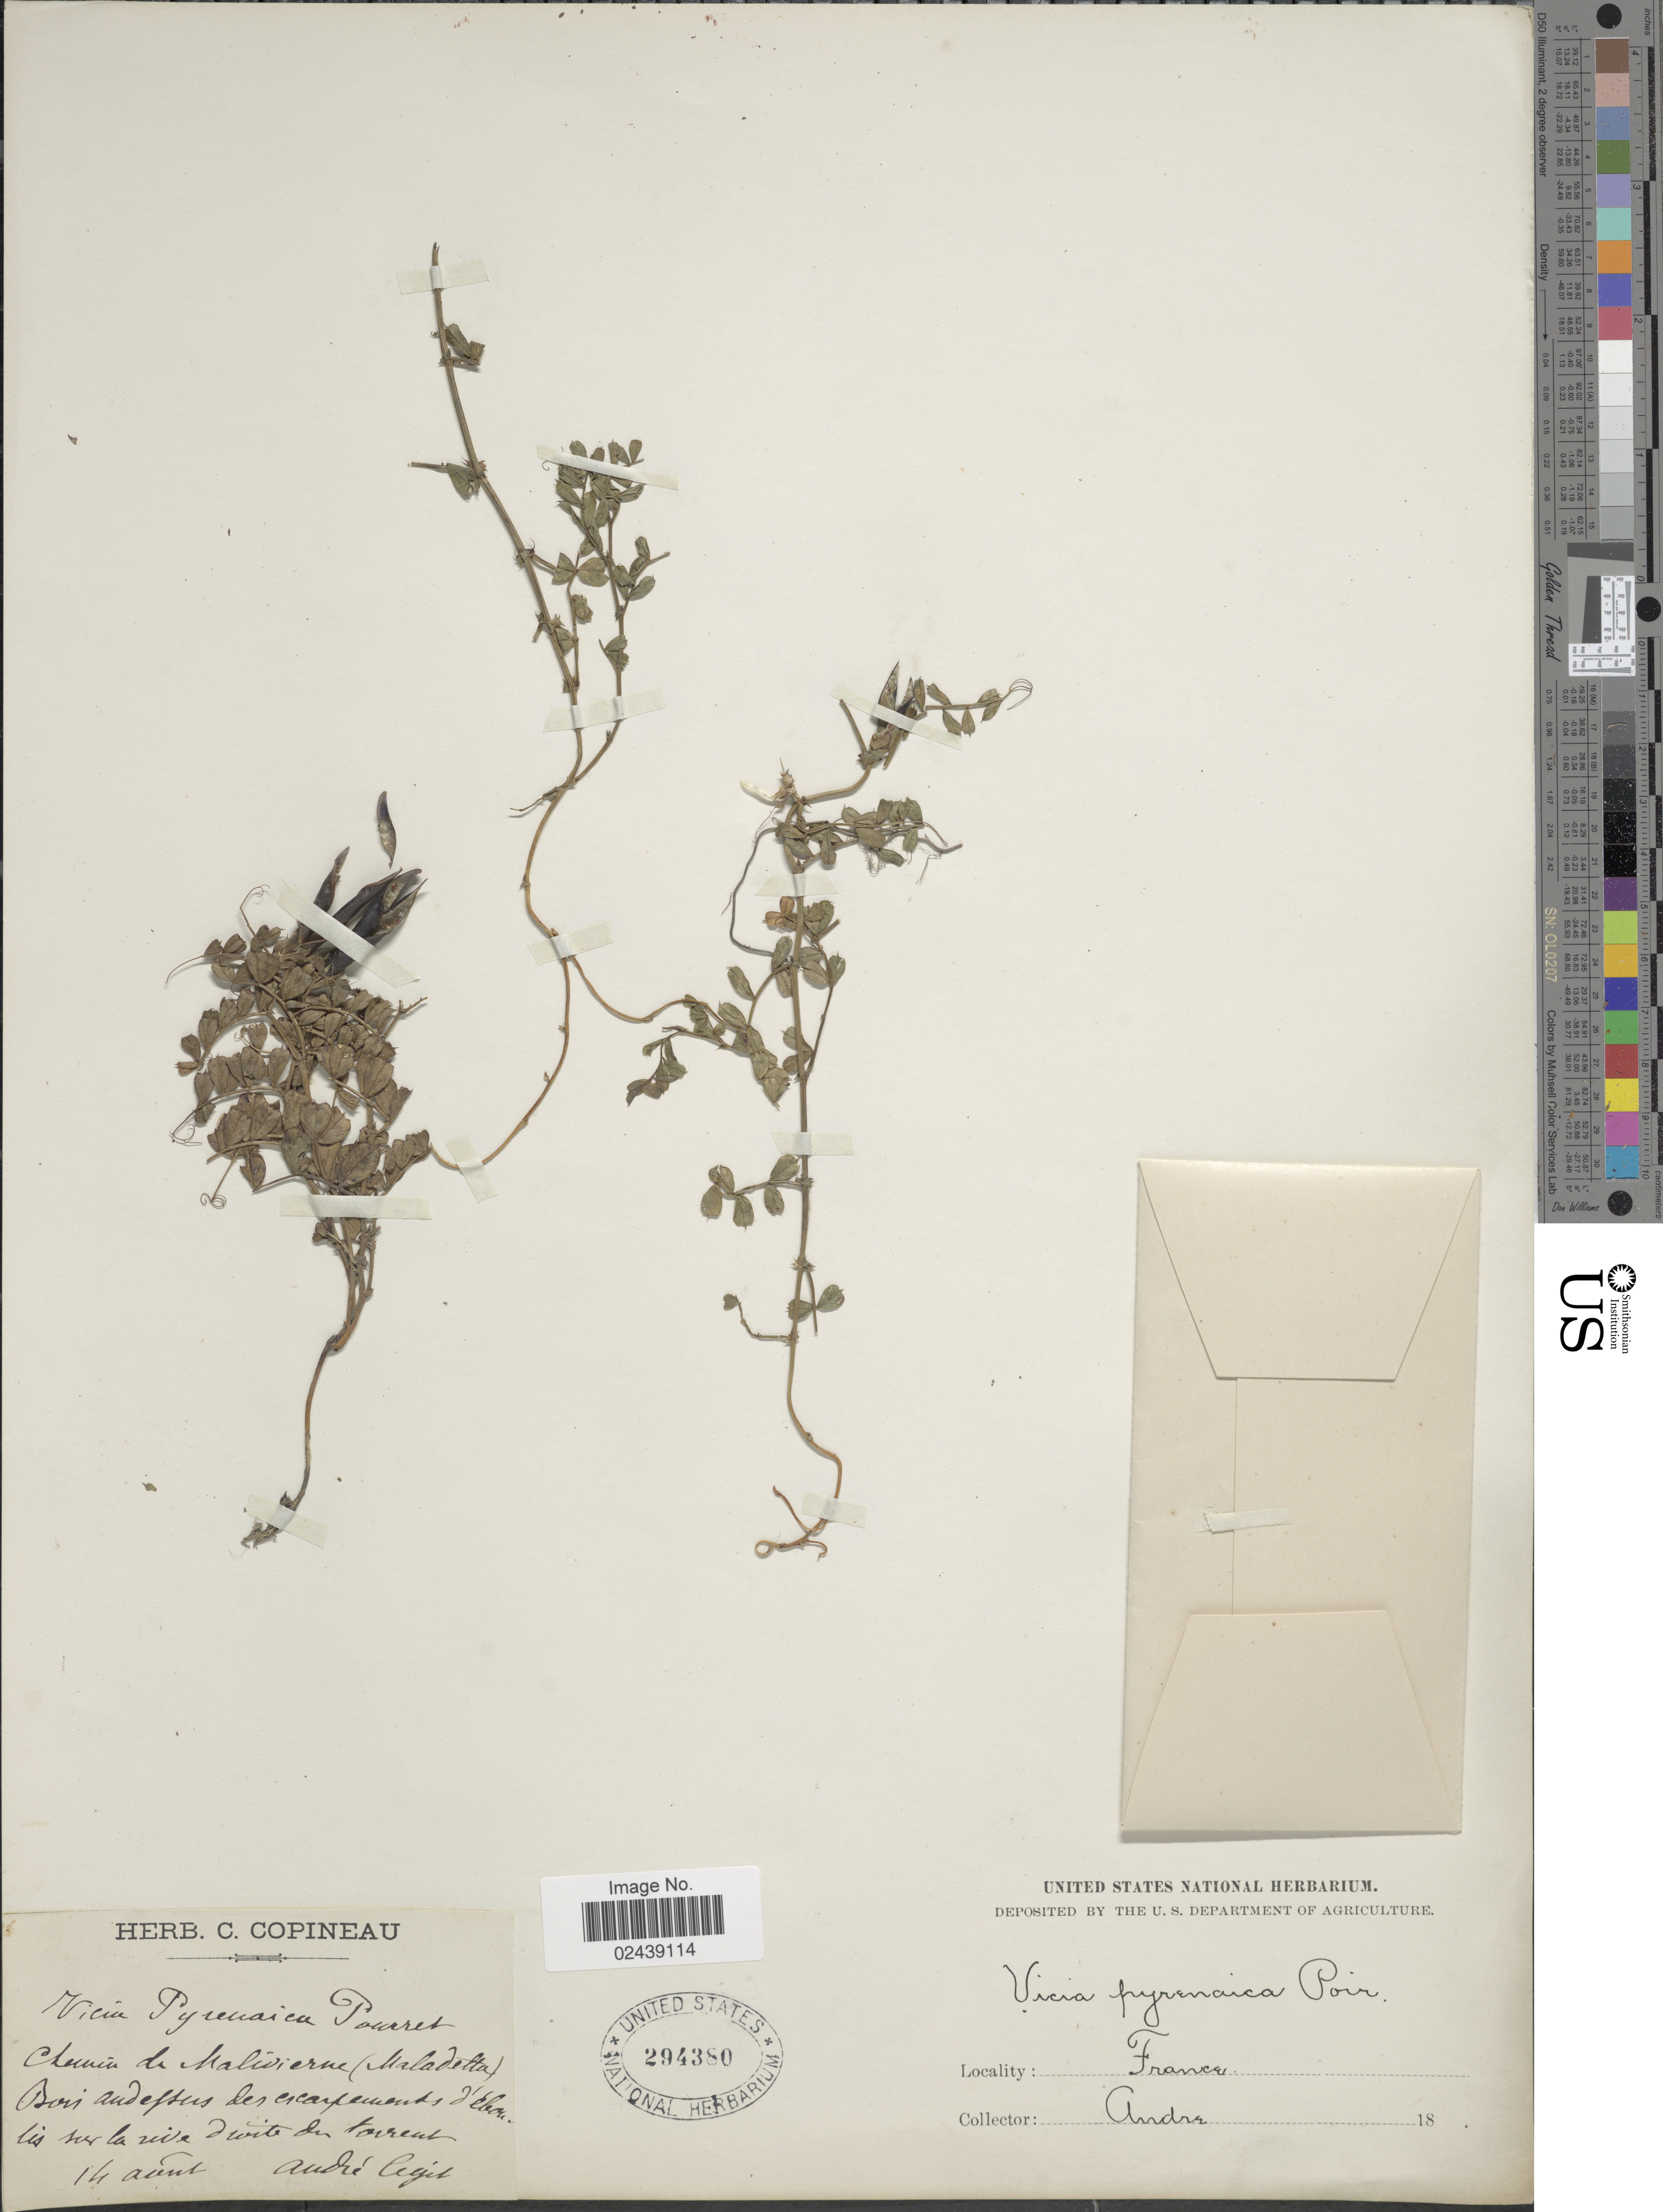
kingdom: Plantae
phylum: Tracheophyta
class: Magnoliopsida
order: Fabales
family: Fabaceae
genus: Vicia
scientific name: Vicia pyrenaica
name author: Pourr.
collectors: André, --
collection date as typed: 18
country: France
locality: Bois andefsus des escarpenmontis d'eboutis sur la rive diote den torrent [interpreted]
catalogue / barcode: US 294380